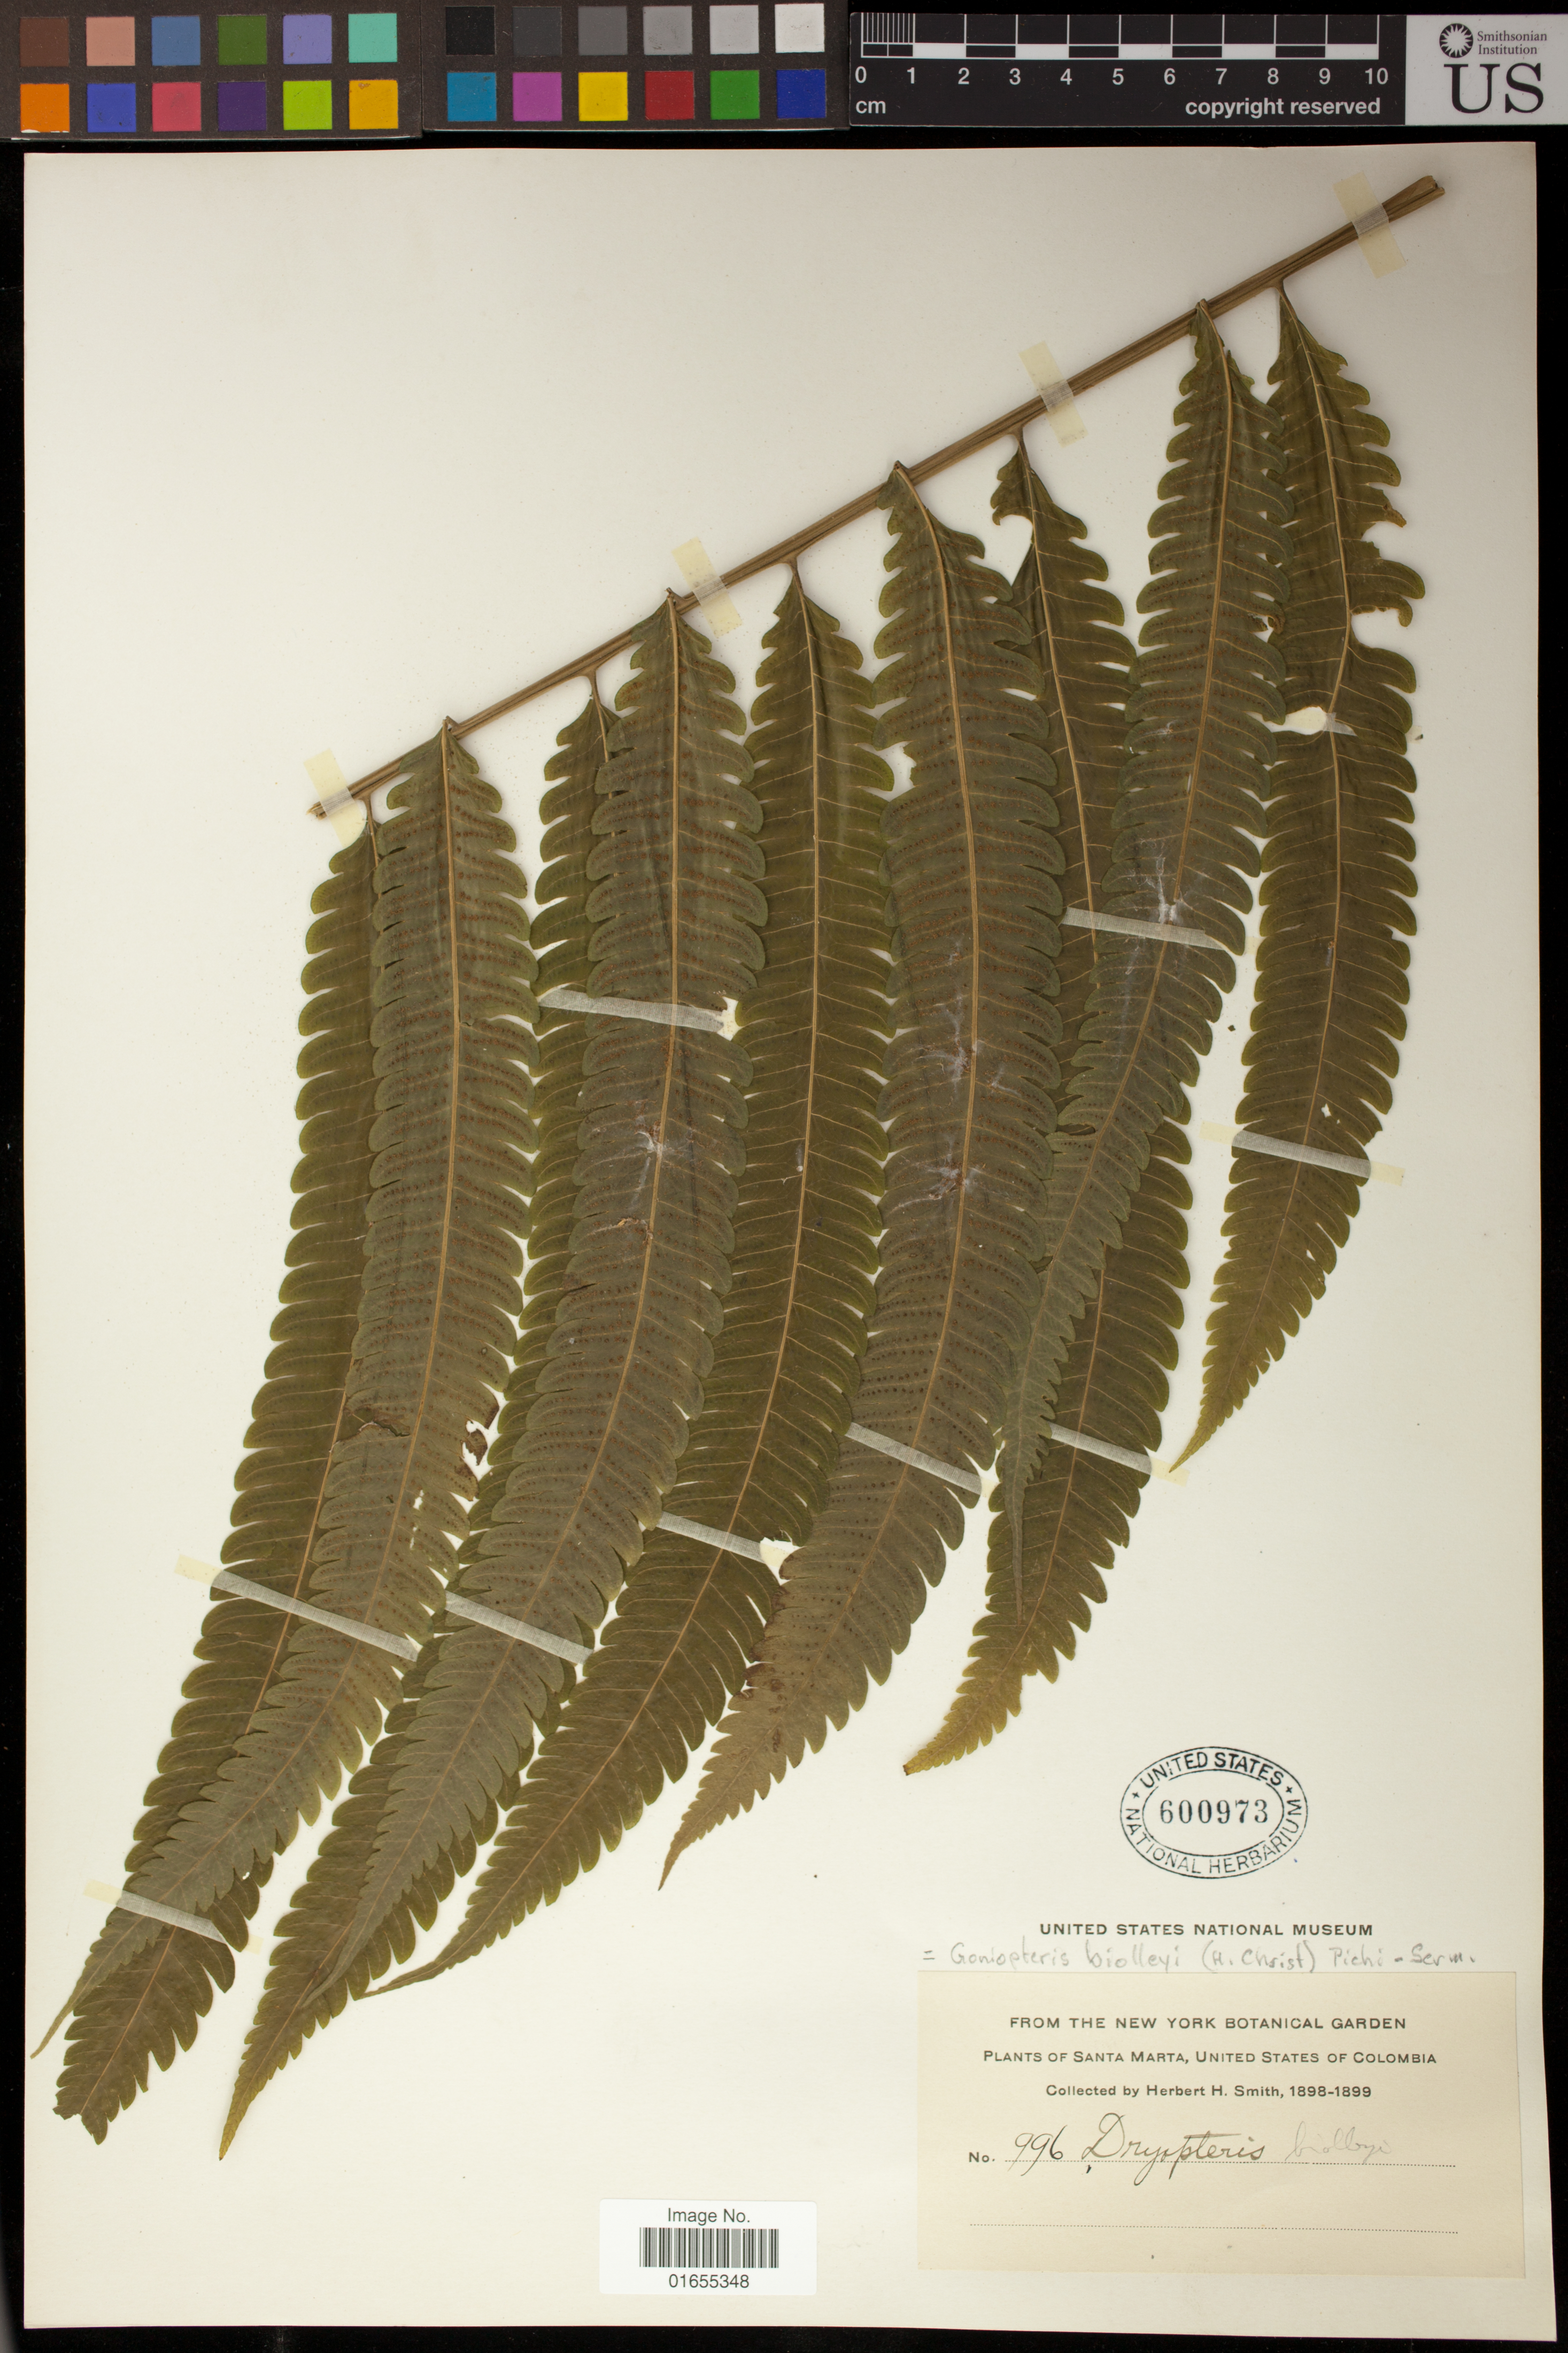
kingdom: Plantae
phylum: Tracheophyta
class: Polypodiopsida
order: Polypodiales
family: Thelypteridaceae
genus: Goniopteris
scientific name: Goniopteris biolleyi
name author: (C. Chr.) Pic. Serm.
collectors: Herbert H. Smith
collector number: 996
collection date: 1898/1899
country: Colombia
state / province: Magdalena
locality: Santa Marta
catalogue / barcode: US 600973